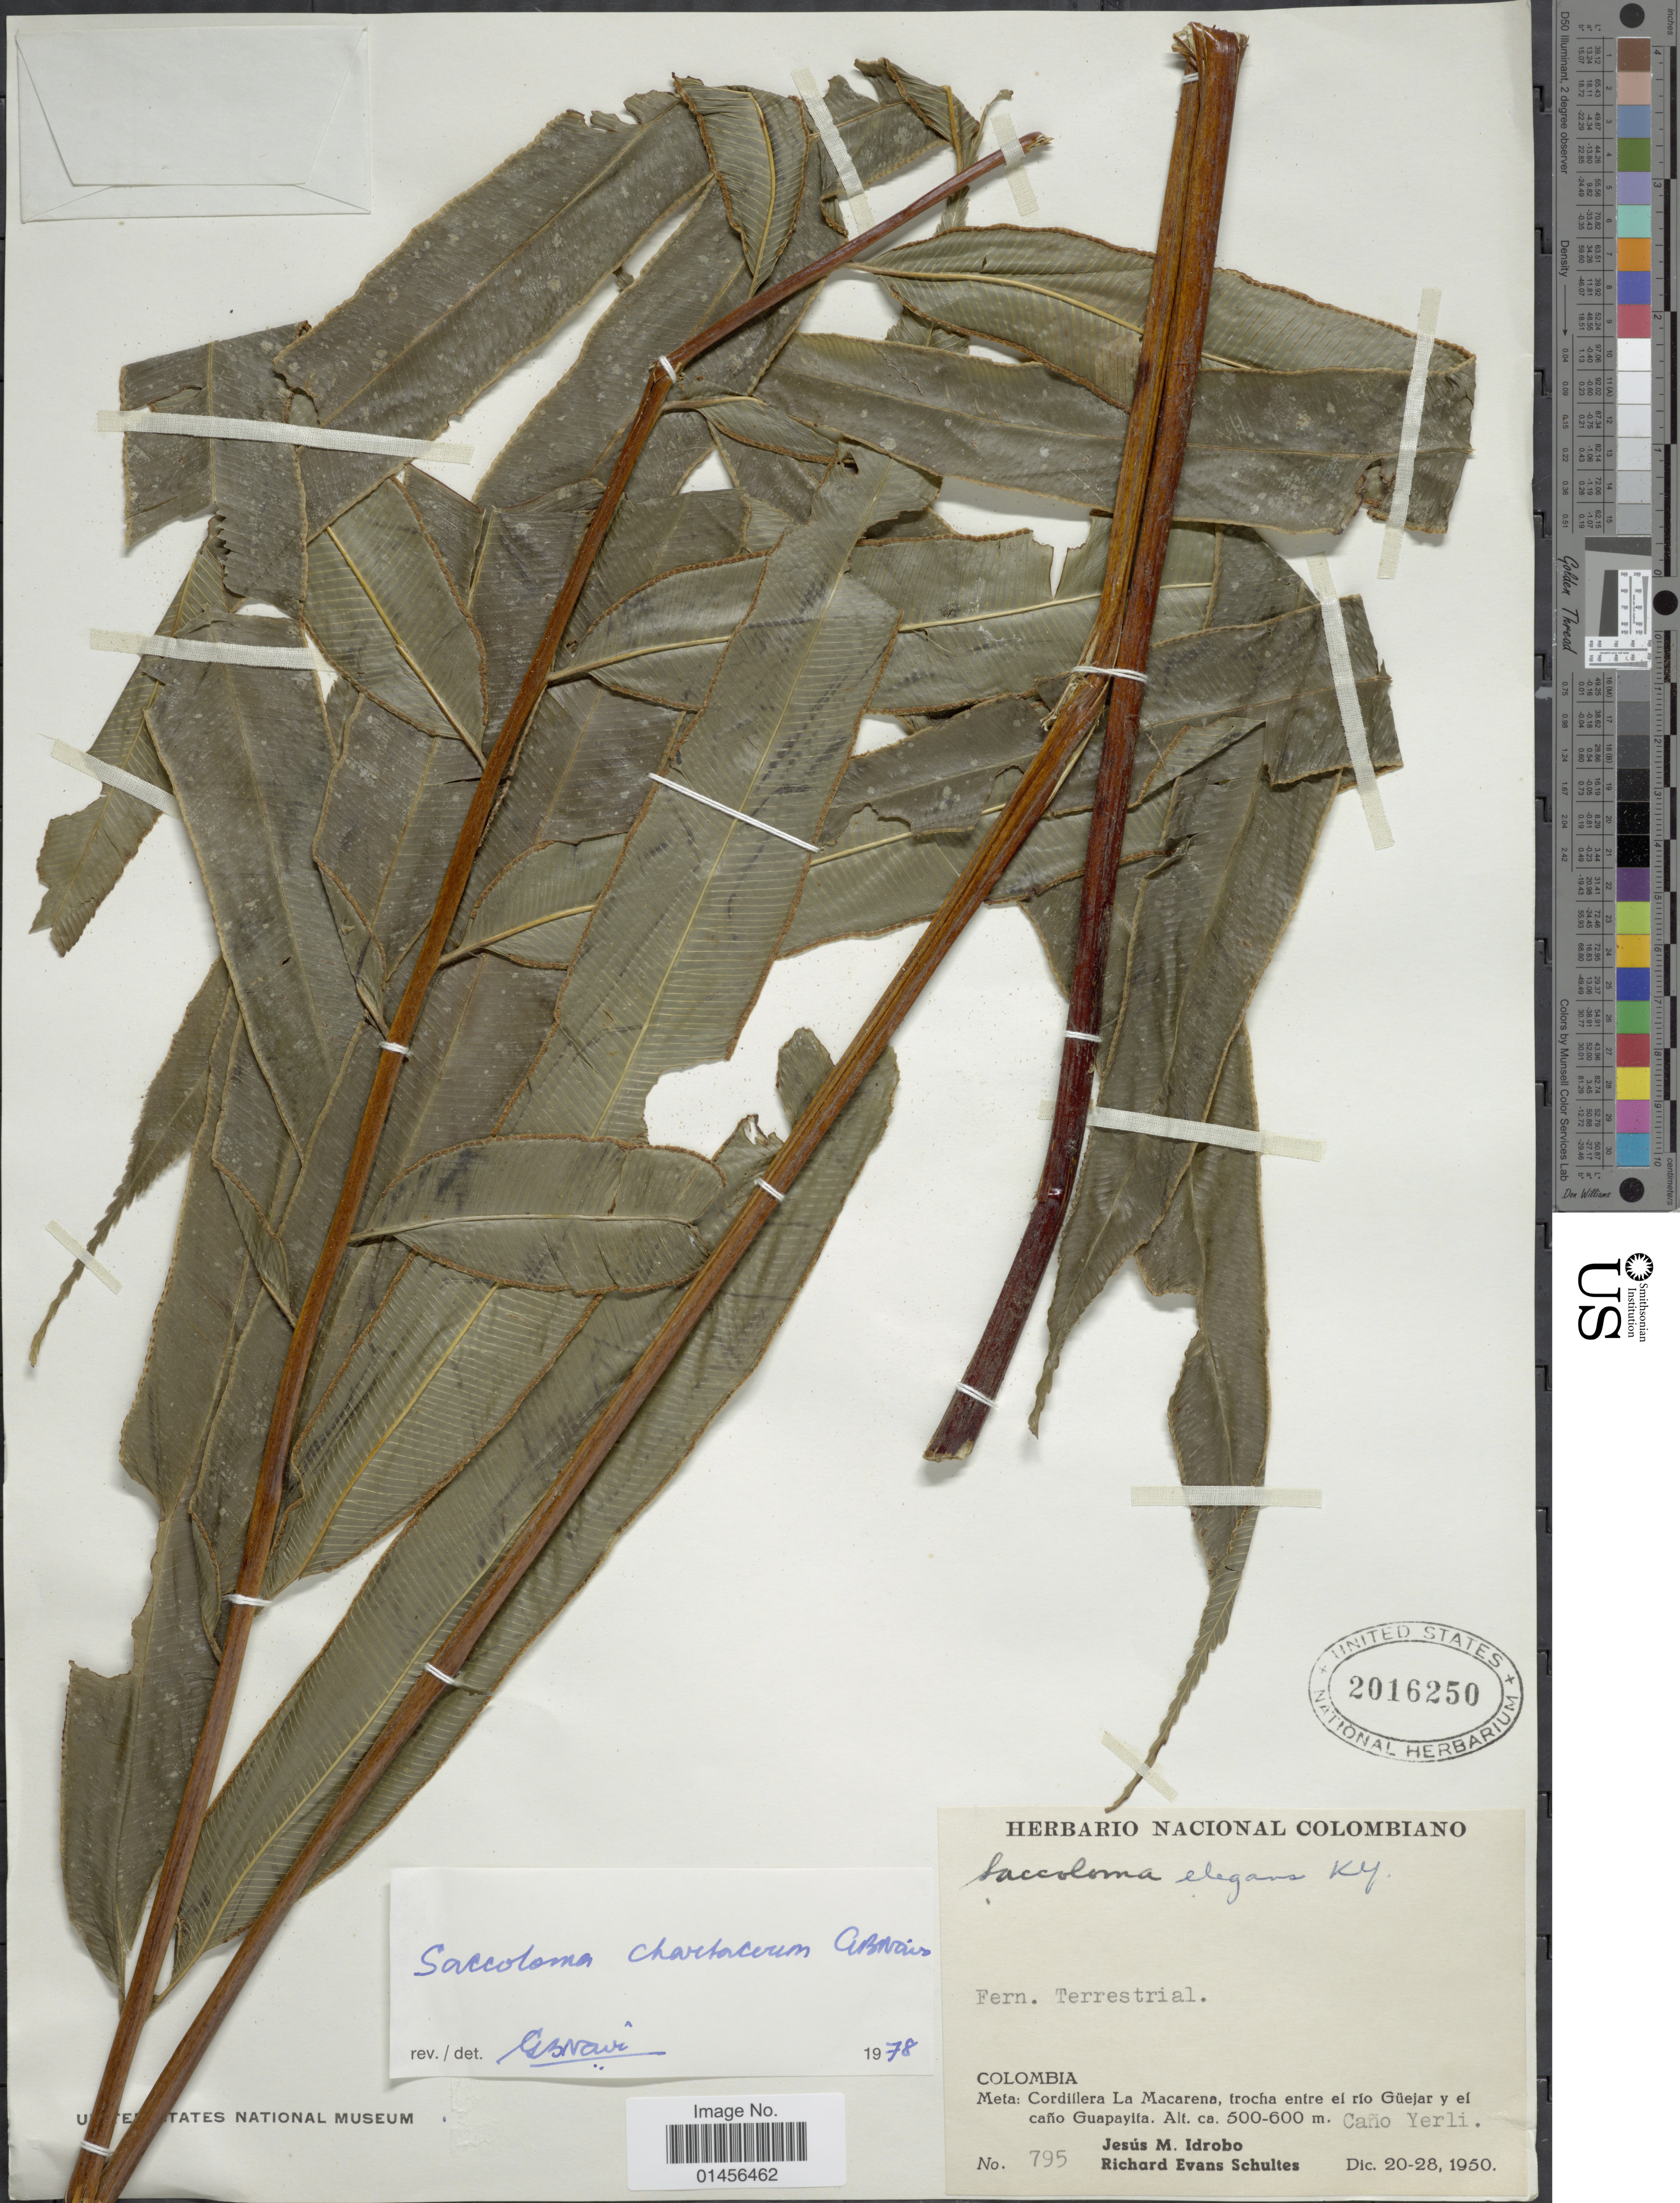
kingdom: Plantae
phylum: Tracheophyta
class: Polypodiopsida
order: Polypodiales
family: Saccolomataceae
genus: Saccoloma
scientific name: Saccoloma elegans subsp. chartaceum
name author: Cremers & K.U. Kramer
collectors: J. M. Idrobo & R. E. Schultes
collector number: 795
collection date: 1950-12-20/1950-12-28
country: Colombia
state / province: Meta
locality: Cordillera La Macarena, trocha entre el río Güejar y el caño Guapayita, Caño Yerli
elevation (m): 500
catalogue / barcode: US 2016250